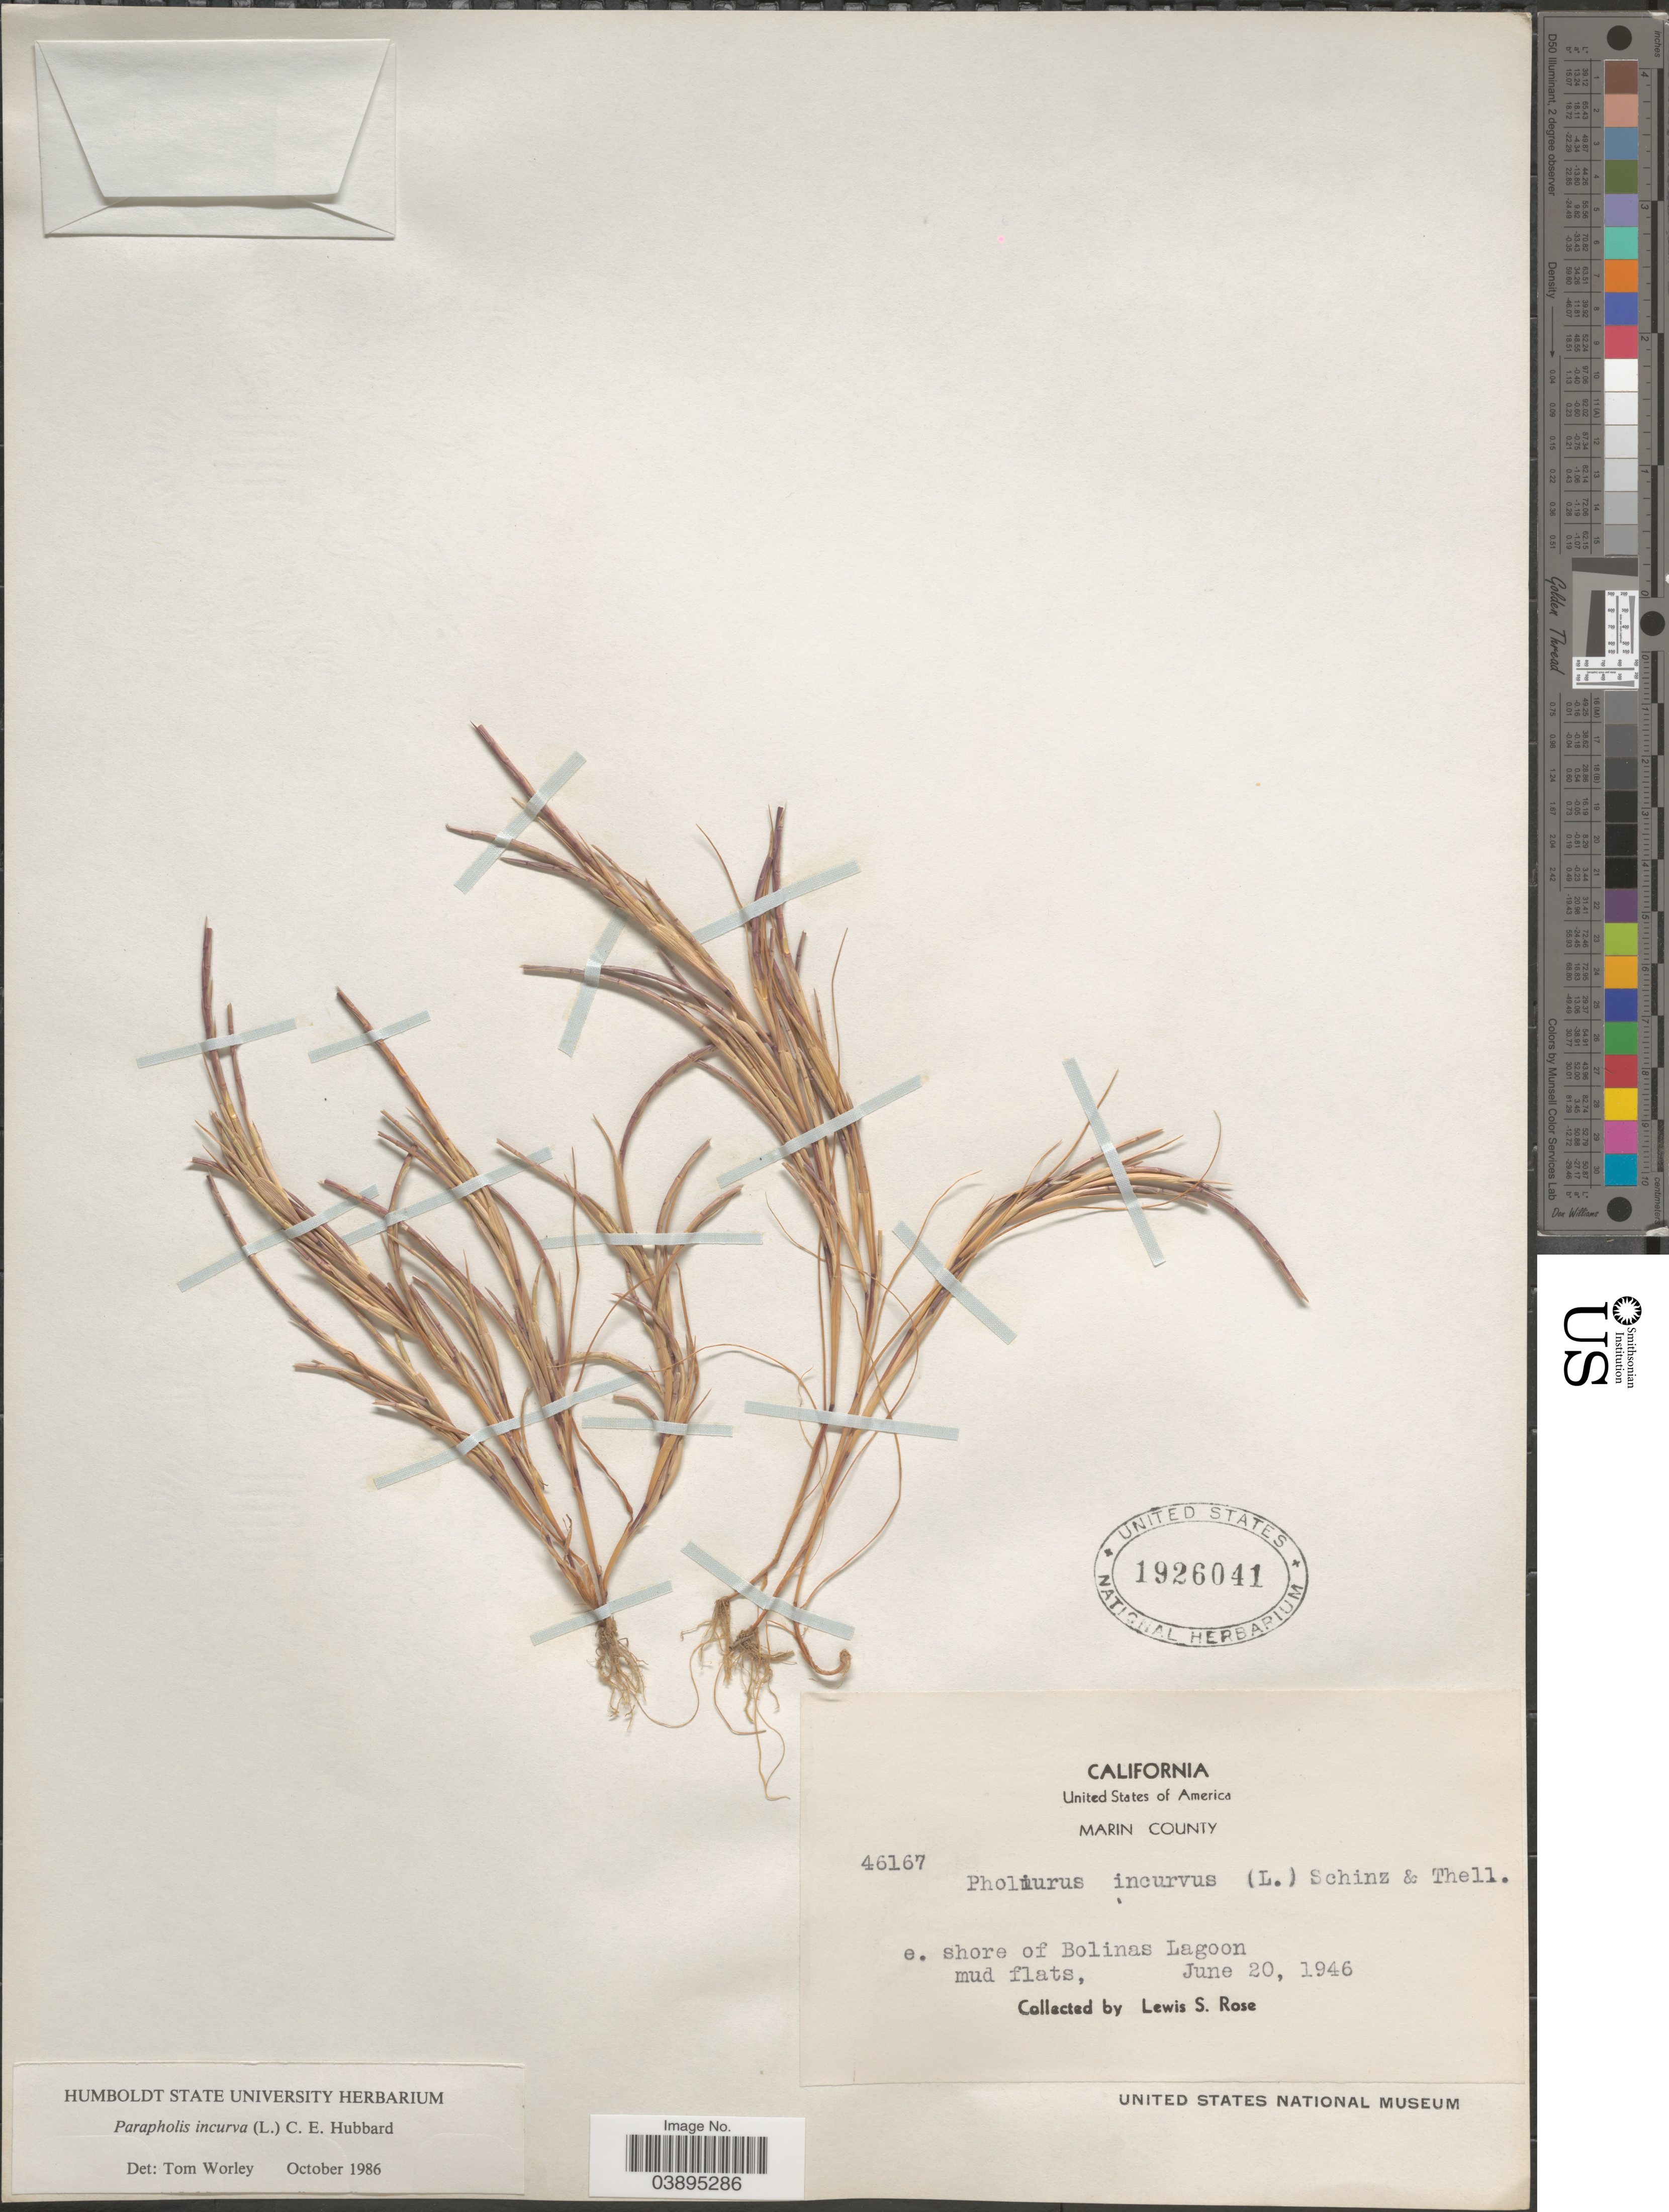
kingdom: Plantae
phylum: Tracheophyta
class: Liliopsida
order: Poales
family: Poaceae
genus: Parapholis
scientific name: Parapholis incurva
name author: (L.) C.E. Hubb.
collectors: L. S. Rose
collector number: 46167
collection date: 1946-06-20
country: United States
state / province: California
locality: E. shore of Bolinas Lagoon.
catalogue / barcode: US 1926041